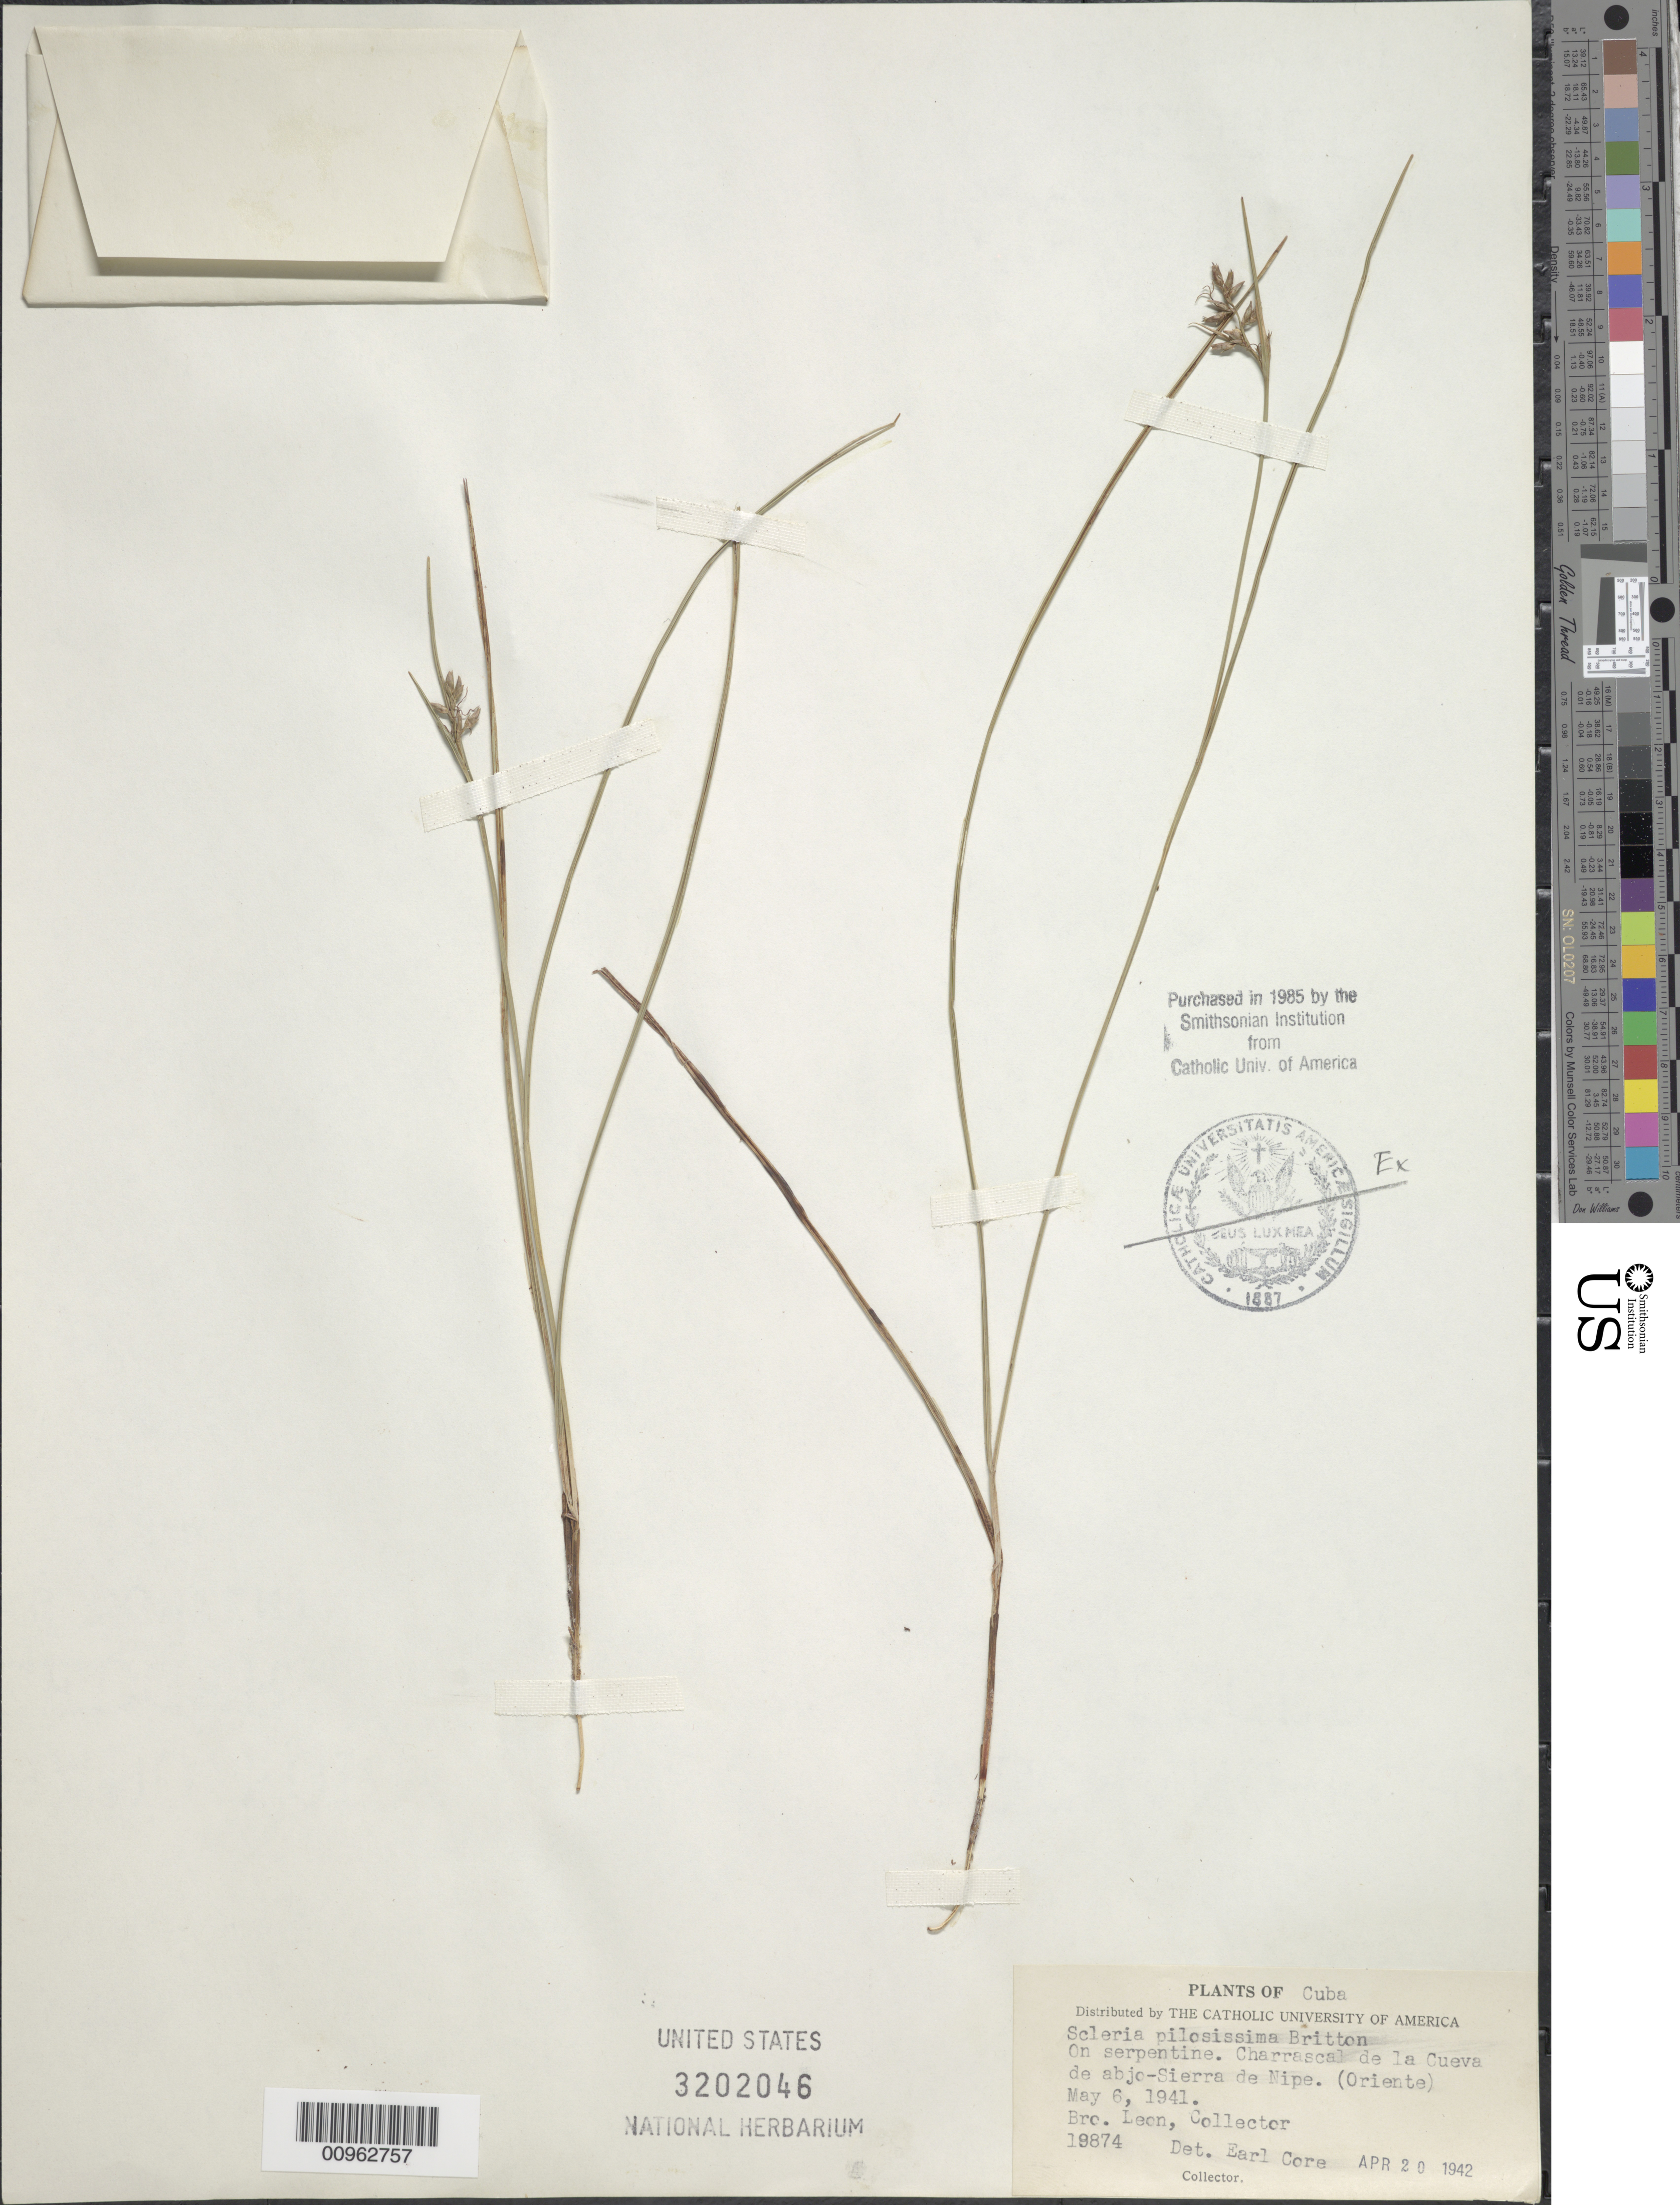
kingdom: Plantae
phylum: Tracheophyta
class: Liliopsida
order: Poales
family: Cyperaceae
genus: Scleria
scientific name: Scleria pilosissima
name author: Britton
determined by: Core, E. L.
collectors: Bro. León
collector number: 19874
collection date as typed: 06 May 1941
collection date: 1941-05-06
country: Cuba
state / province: Holguín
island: Cuba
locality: Charrascal de la Cueva de abjo, Sierra de Nipe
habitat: On serpentine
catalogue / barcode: US 3202046